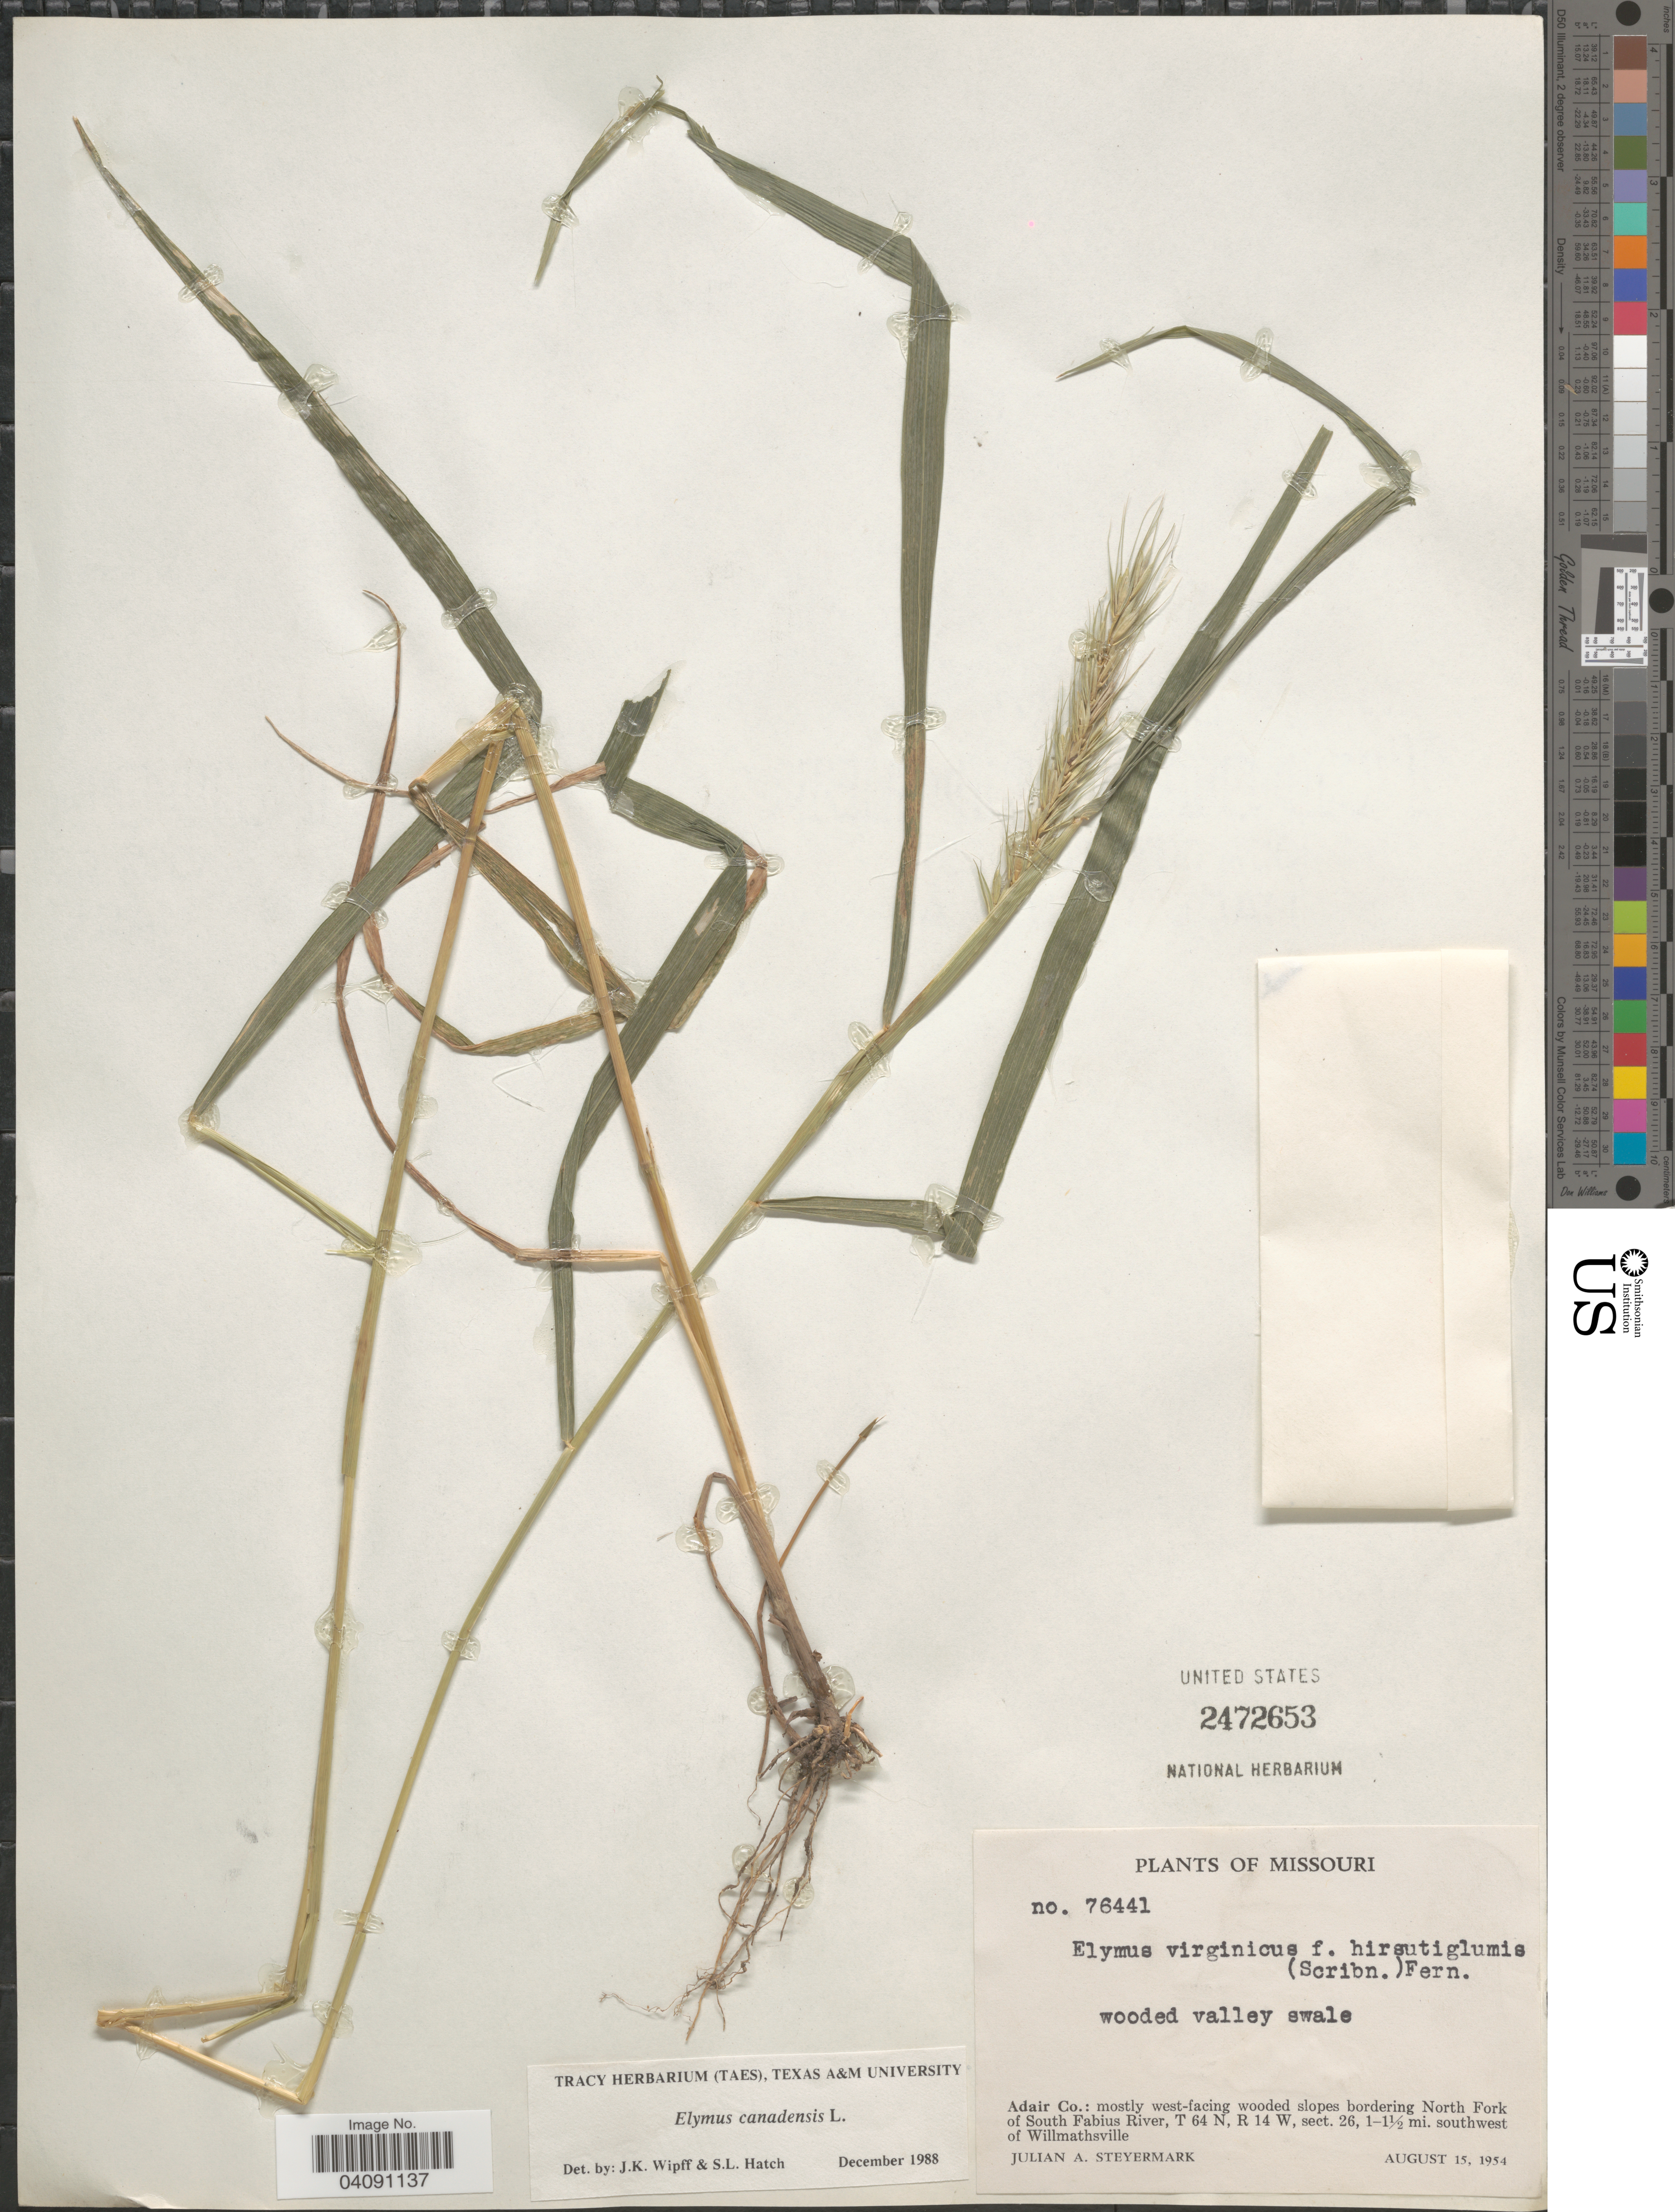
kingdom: Plantae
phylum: Tracheophyta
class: Liliopsida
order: Poales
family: Poaceae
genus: Elymus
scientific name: Elymus canadensis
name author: L.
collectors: J. Steyermark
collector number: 76441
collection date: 1954-08-15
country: United States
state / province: Missouri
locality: Adair Co.: mostly west-facing wooded slopes bordering North Fork of South Fabius River, T 64 N, R 14 W, sect. 26, 1-1½ mi. southwest of Willmathsville.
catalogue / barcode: US 2472653